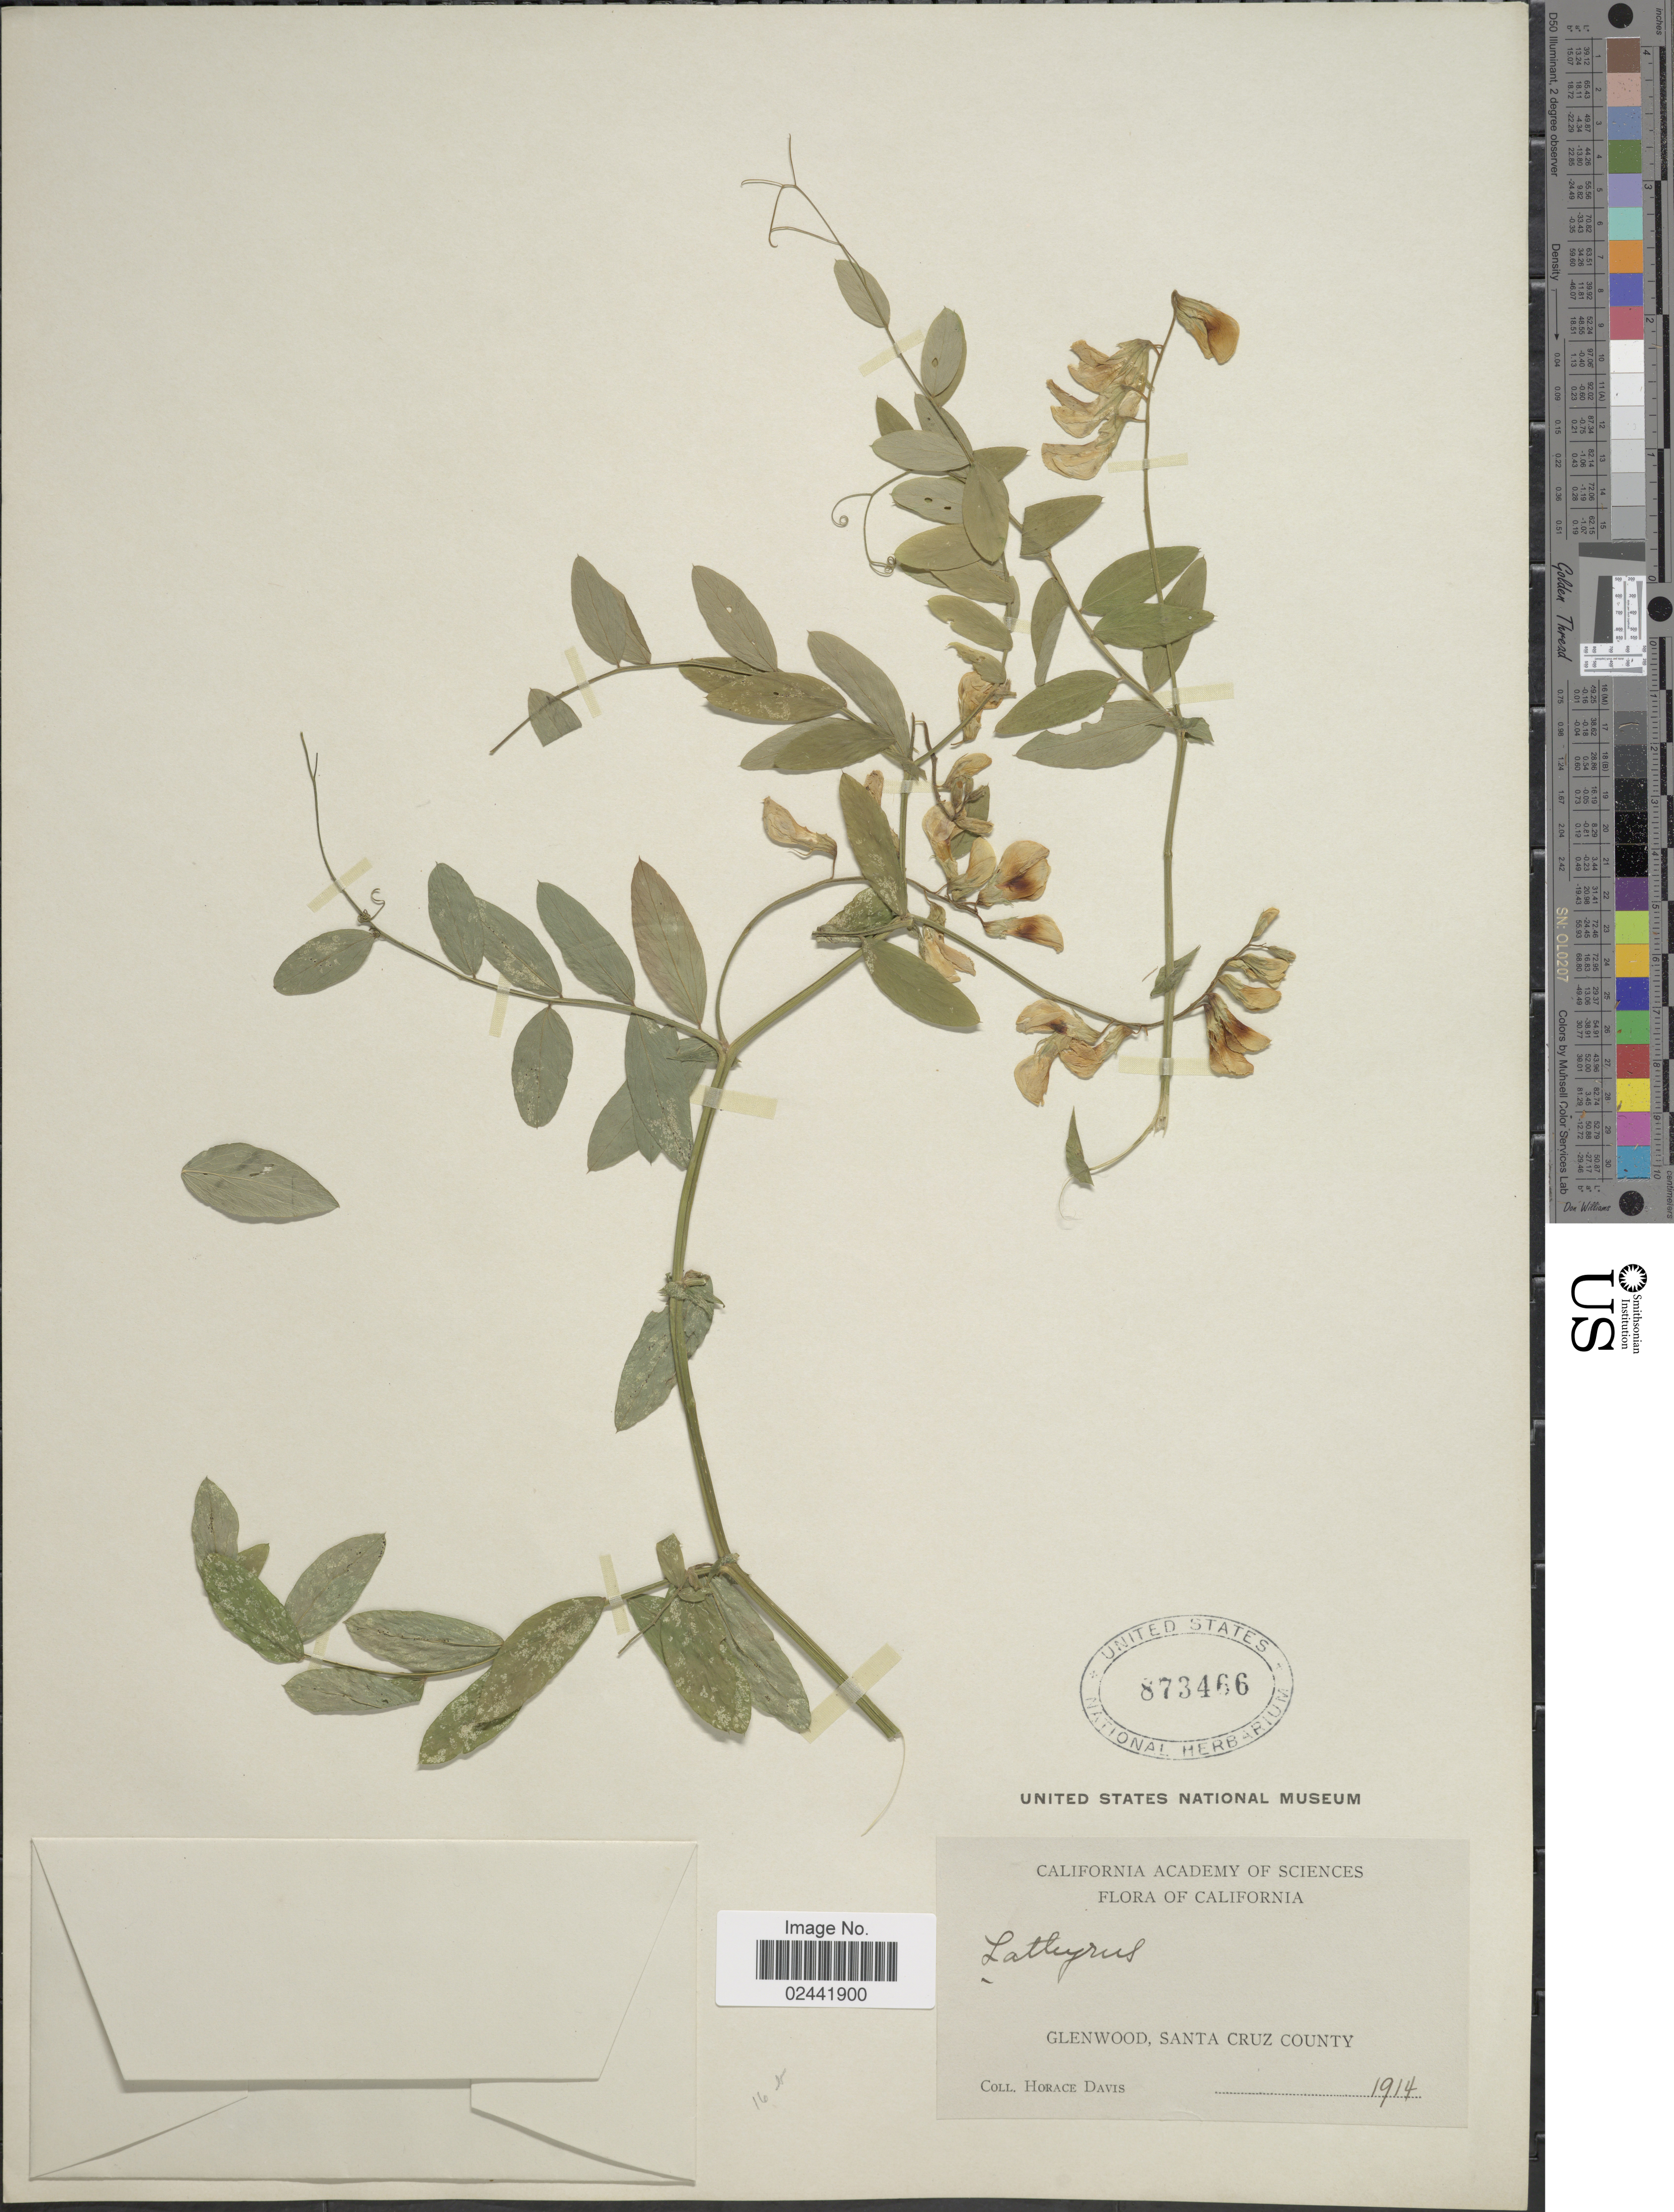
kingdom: Plantae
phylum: Tracheophyta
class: Magnoliopsida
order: Fabales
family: Fabaceae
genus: Lathyrus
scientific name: Lathyrus vestitus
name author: Nutt.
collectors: H. Davis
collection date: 1914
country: United States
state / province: California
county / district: Santa Cruz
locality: Glenwood, Santa Cruz County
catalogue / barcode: US 873466